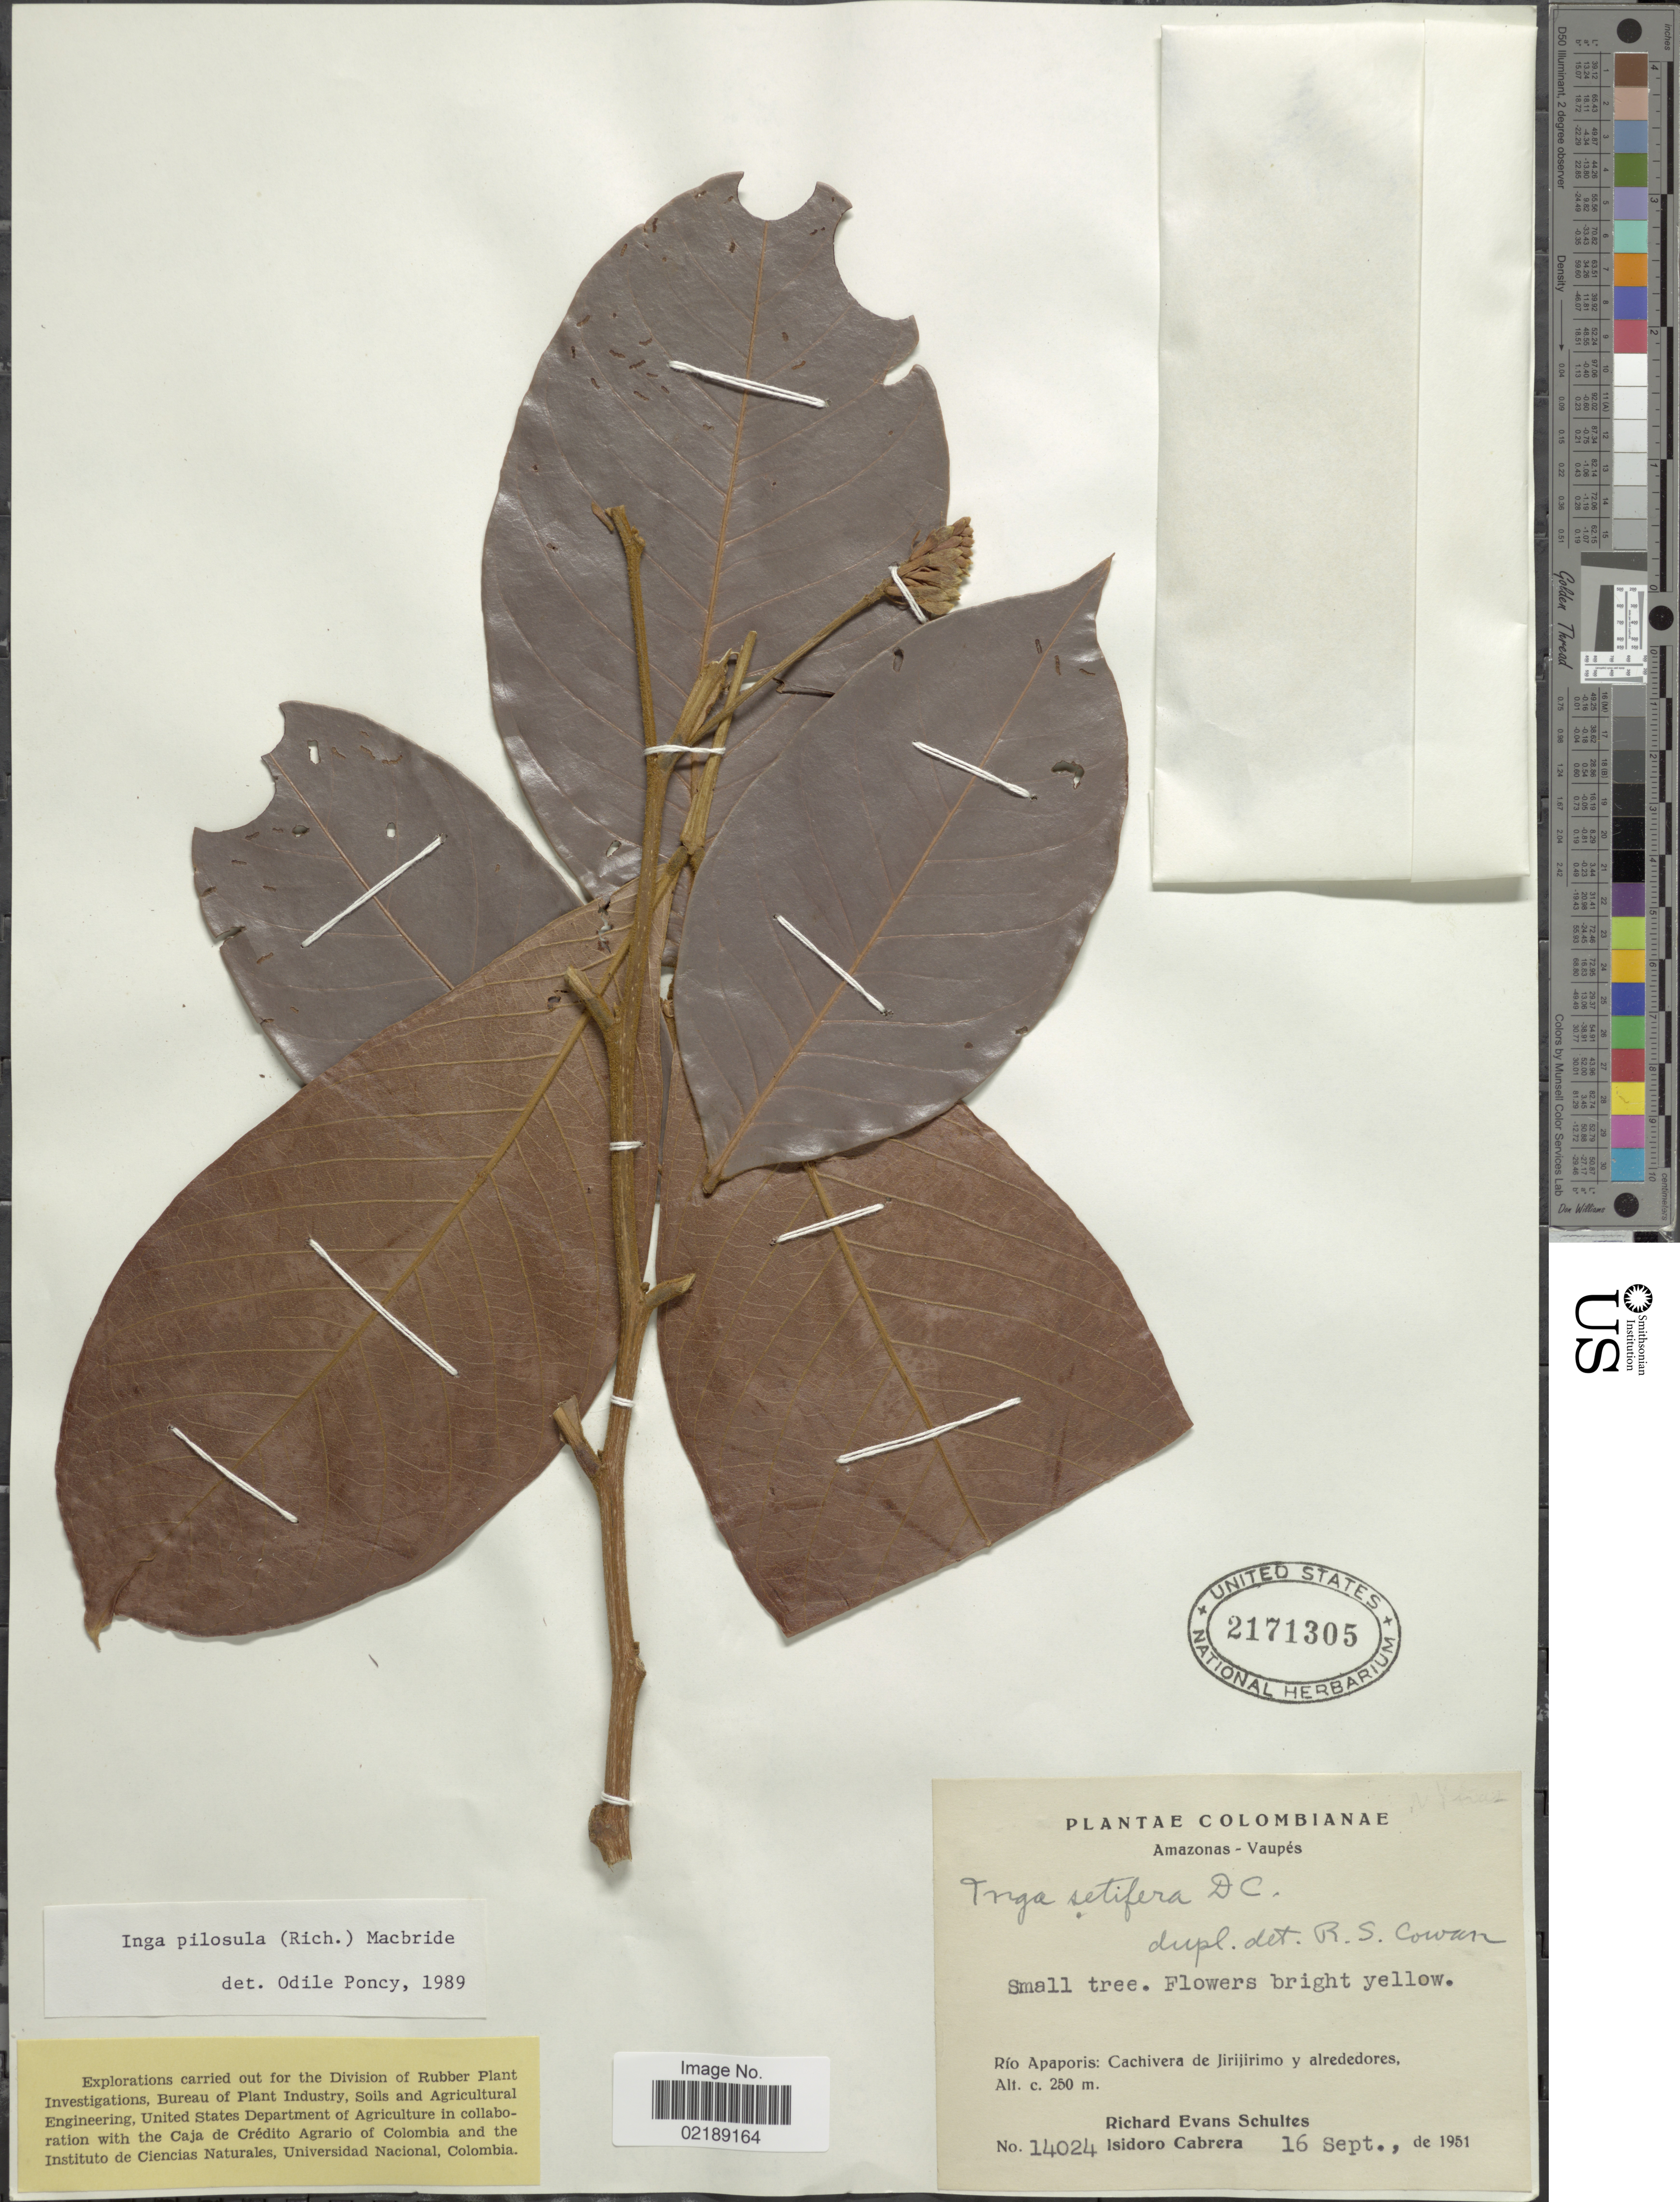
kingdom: Plantae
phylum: Tracheophyta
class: Magnoliopsida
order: Fabales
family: Fabaceae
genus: Inga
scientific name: Inga pilosula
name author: (Rich.) J.F. Macbr.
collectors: R. E. Schultes & I. Cabrera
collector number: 14024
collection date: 1951-09-16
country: Colombia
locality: Amazonas-Vaupes, Rio Apaporis, Cachivera de Jirijirimo y alrededores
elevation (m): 250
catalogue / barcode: US 2171305